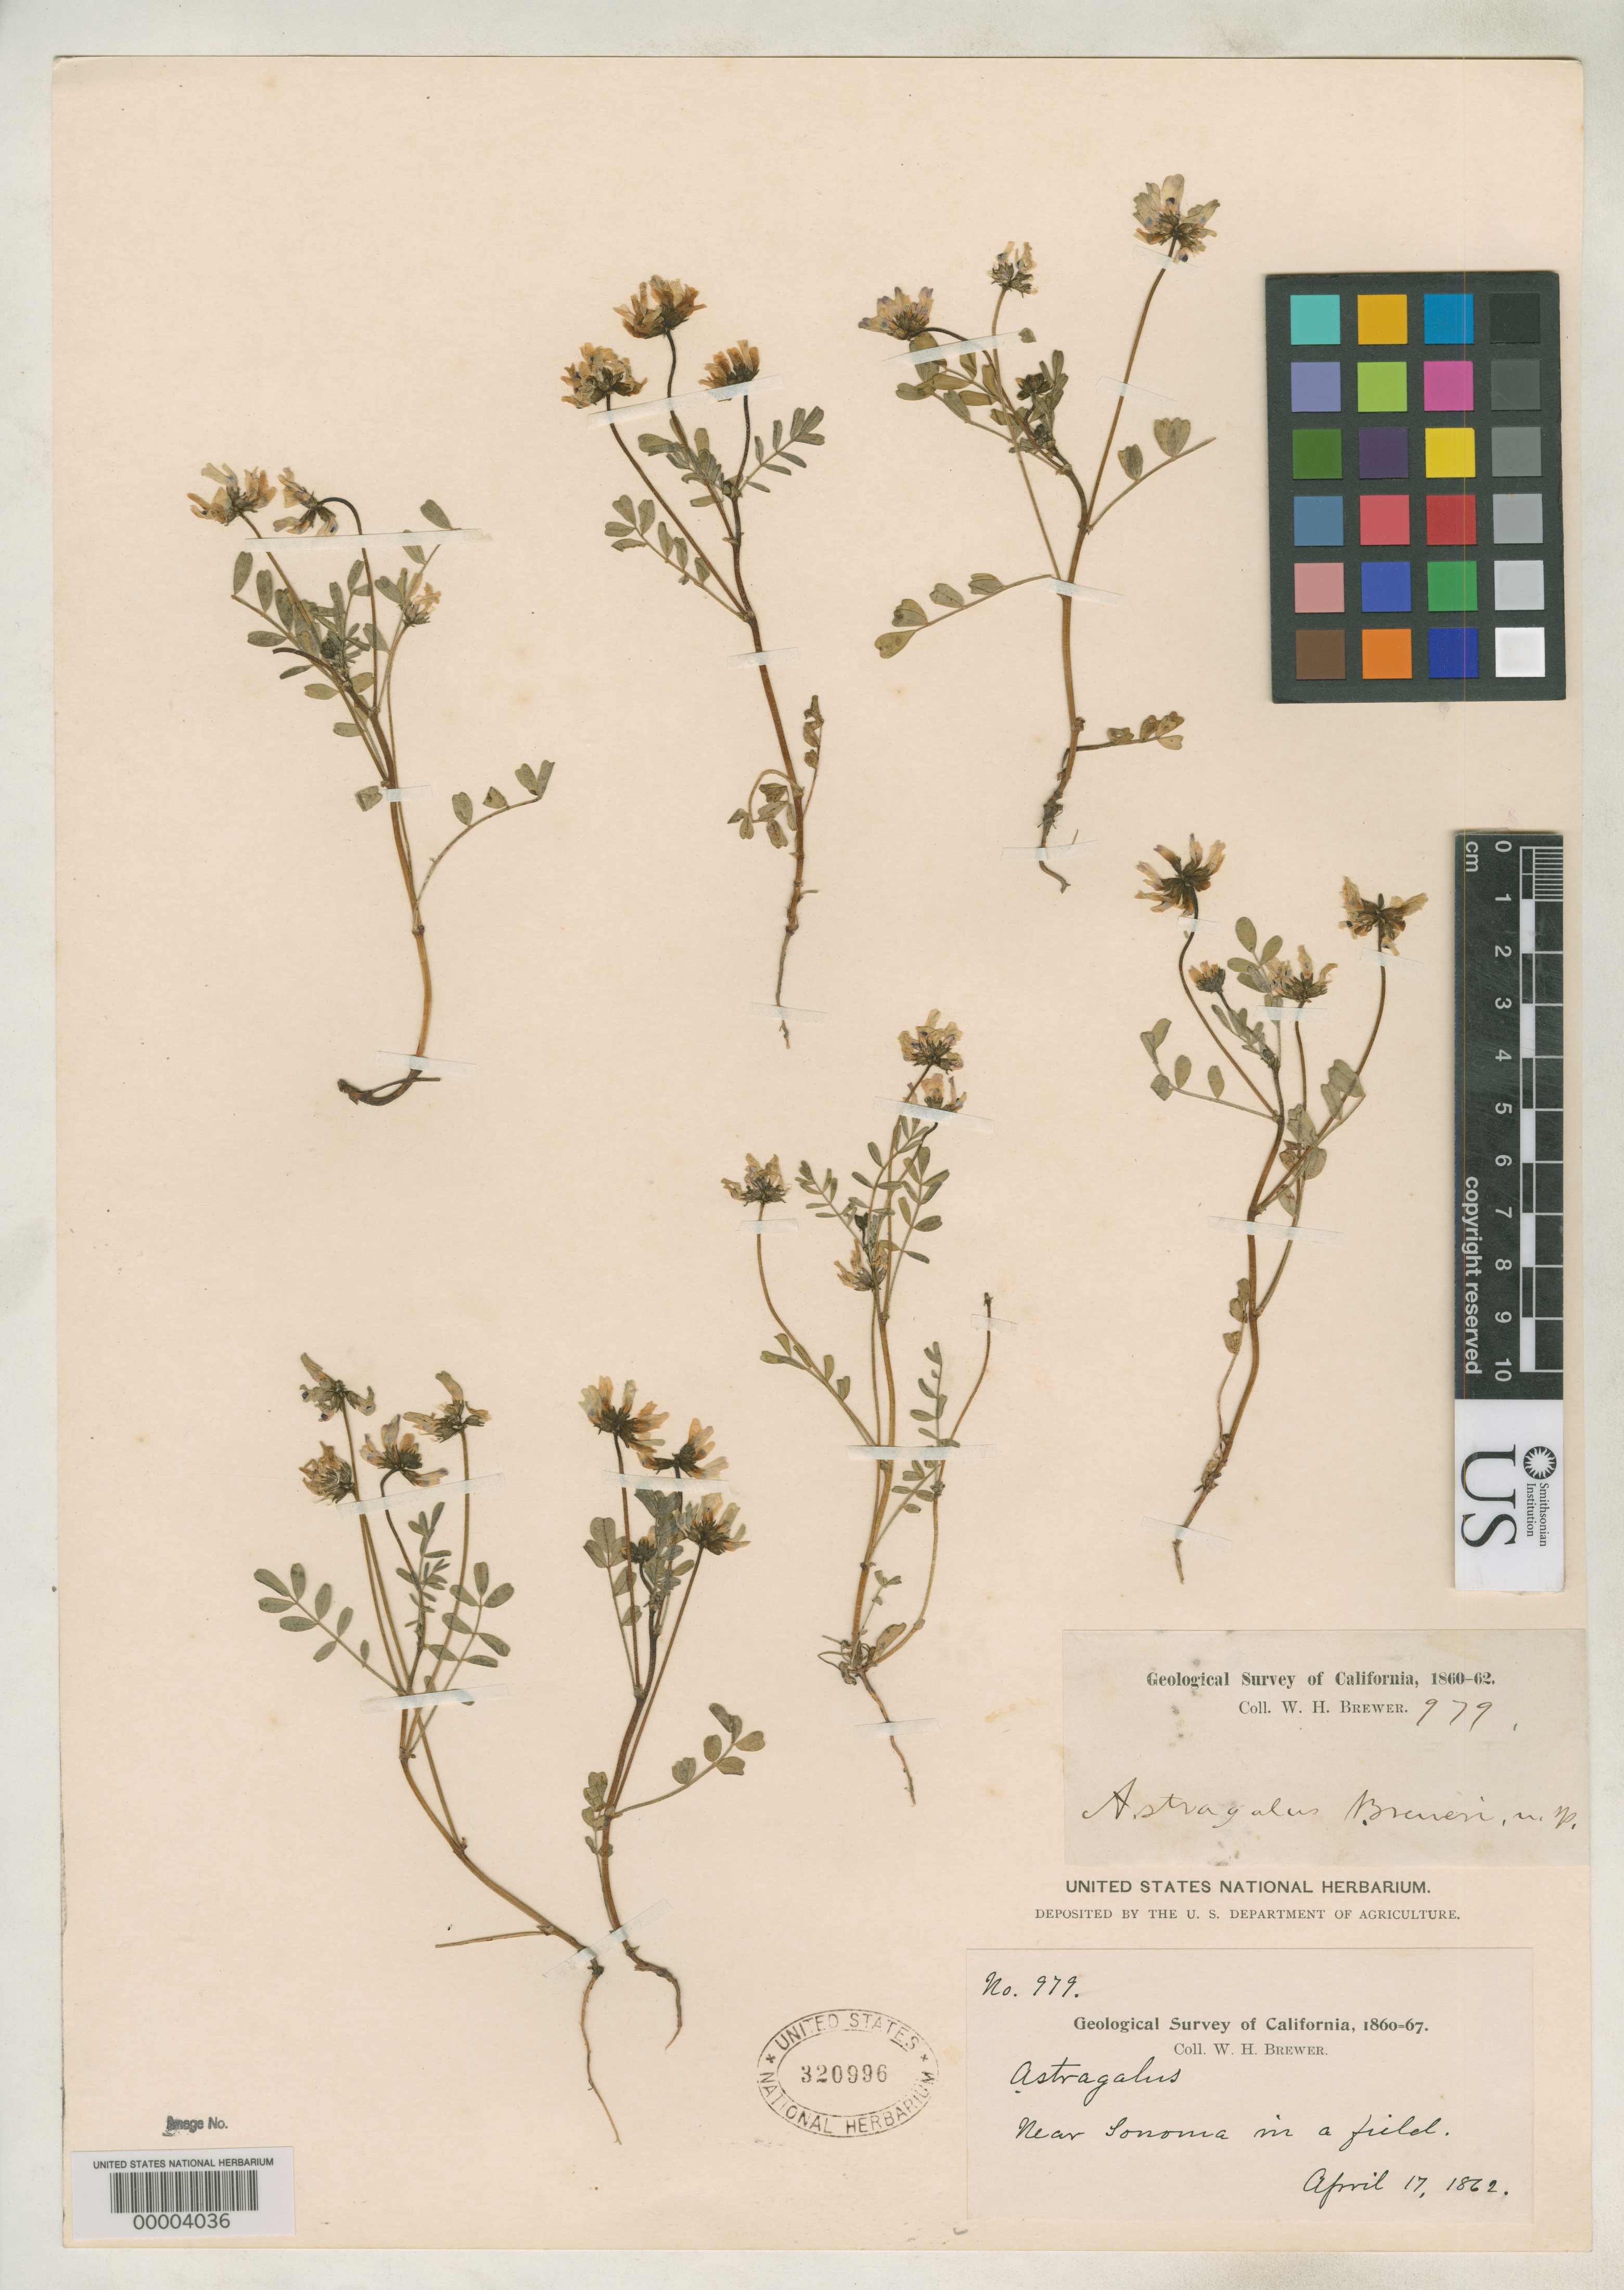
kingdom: Plantae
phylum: Tracheophyta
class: Magnoliopsida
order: Fabales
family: Fabaceae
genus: Astragalus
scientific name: Astragalus breweri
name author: A. Gray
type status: Isotype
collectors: W. H. Brewer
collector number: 979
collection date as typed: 17 Apr 1862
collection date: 1862-04-17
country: United States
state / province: California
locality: Sonoma Valley.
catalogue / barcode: US 320996